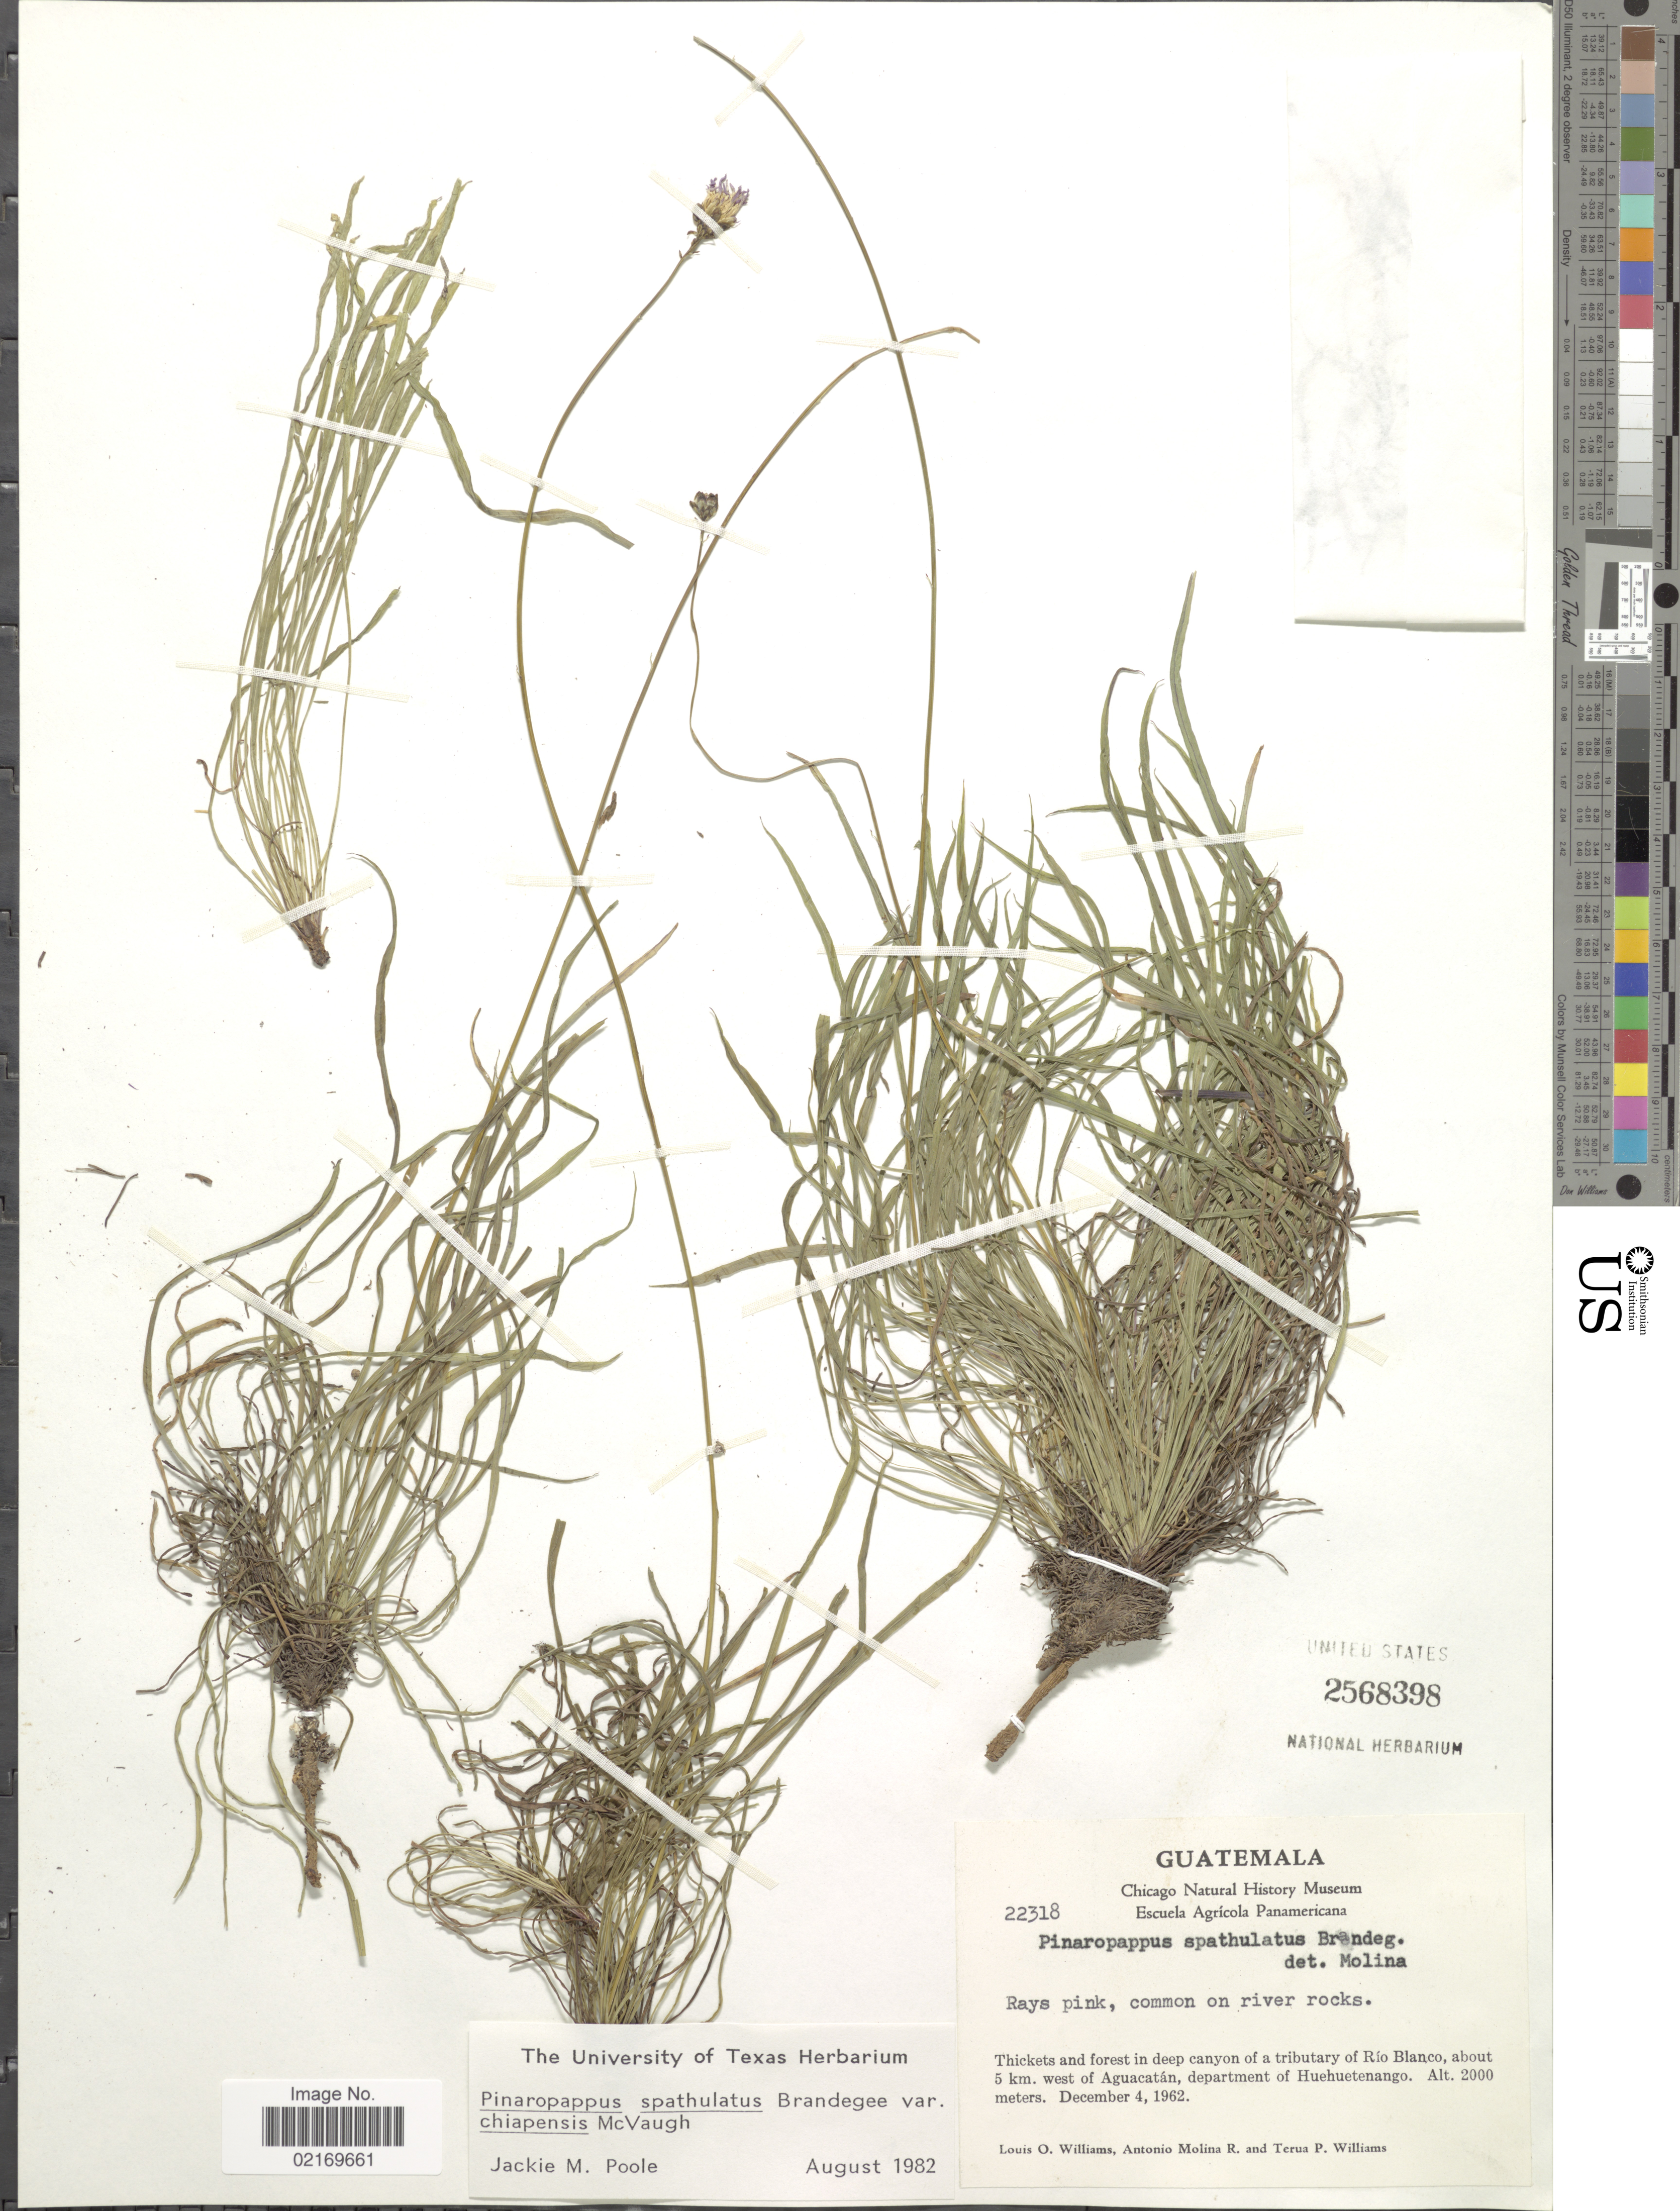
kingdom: Plantae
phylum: Tracheophyta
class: Magnoliopsida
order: Asterales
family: Asteraceae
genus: Pinaropappus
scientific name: Pinaropappus spathulatus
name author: Brandegee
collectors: L. O. Williams, A. Molina R. & T. P. Williams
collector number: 22318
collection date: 1962-12-04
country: Guatemala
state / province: Huehuetenango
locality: Canyon of a tributary of Rio Blano, about 5 km west of Aguacatan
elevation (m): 2200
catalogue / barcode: US 2568398